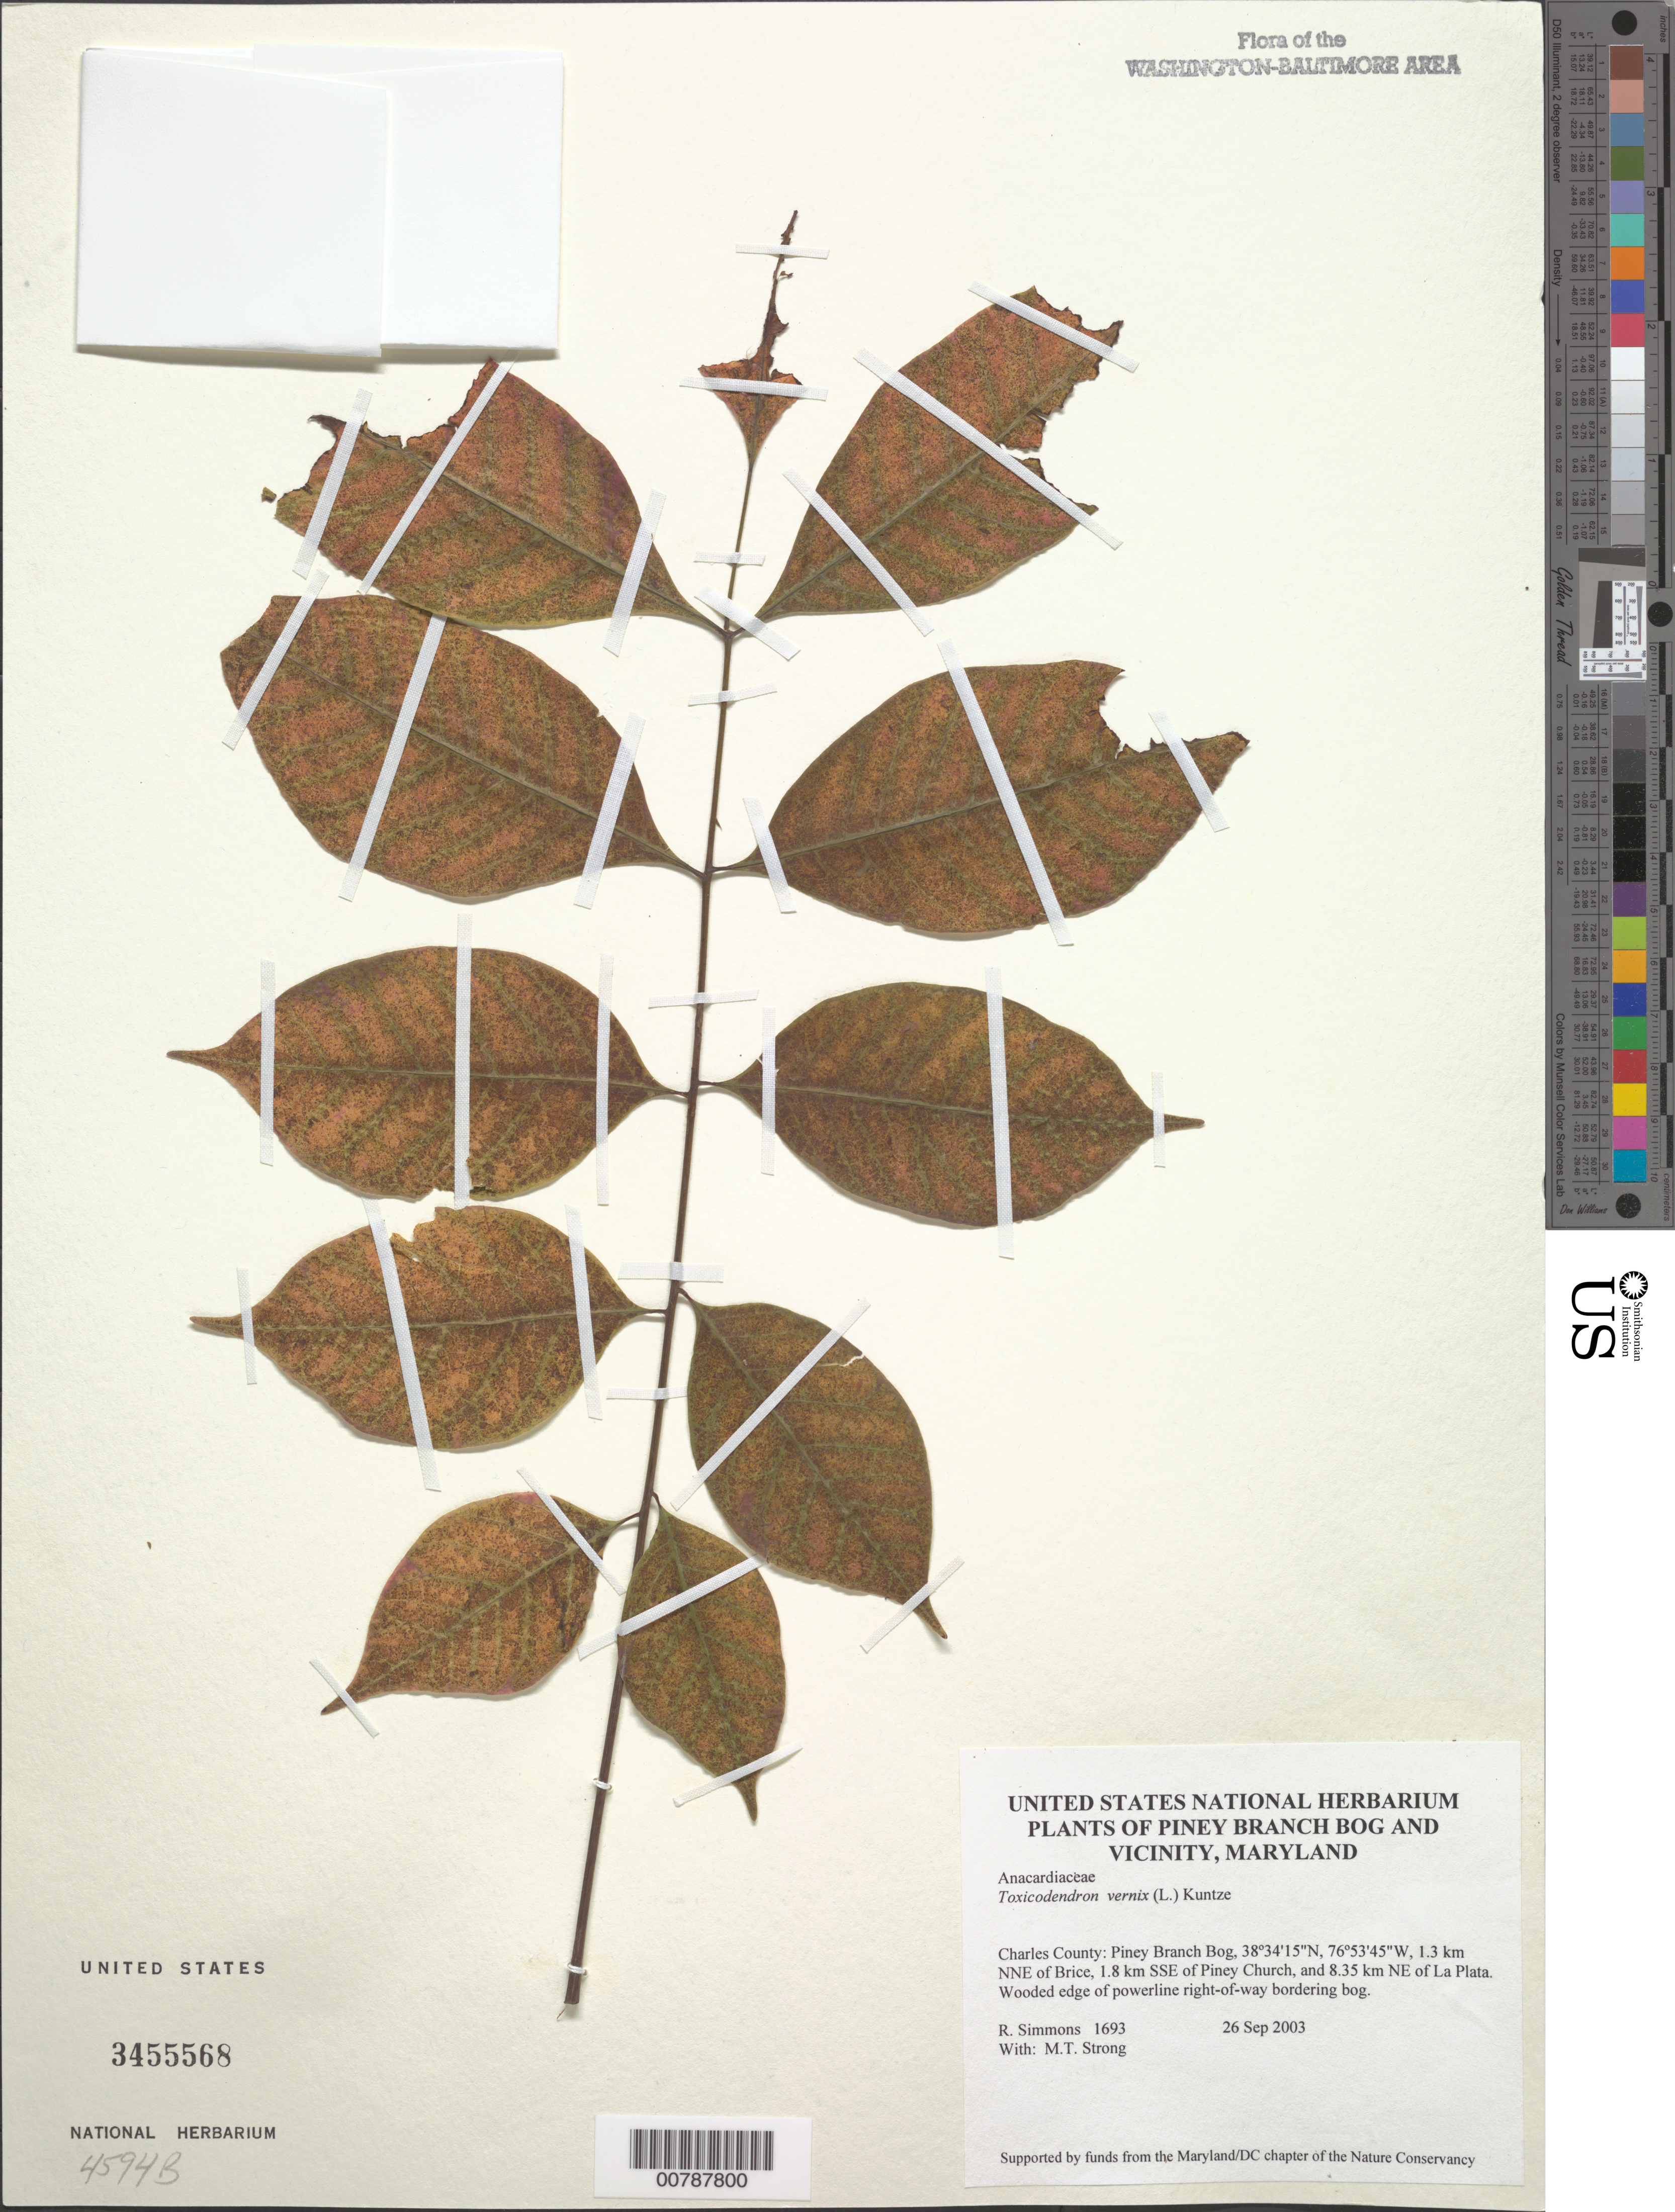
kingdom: Plantae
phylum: Tracheophyta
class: Magnoliopsida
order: Sapindales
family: Anacardiaceae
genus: Toxicodendron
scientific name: Toxicodendron vernix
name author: (L.) Kuntze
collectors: R. H. Simmons & M. T. Strong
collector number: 1693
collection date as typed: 26 September 2003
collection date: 2003-09-26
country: United States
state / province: Maryland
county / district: Charles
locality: Piney Branch Bog, 1.3 km NNE of Brice, 1.8 km SSE of Piney Church, and 8.35 km NE of La Plata.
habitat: Wooded edge of powerline right-of-way bordering bog.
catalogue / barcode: US 3455568